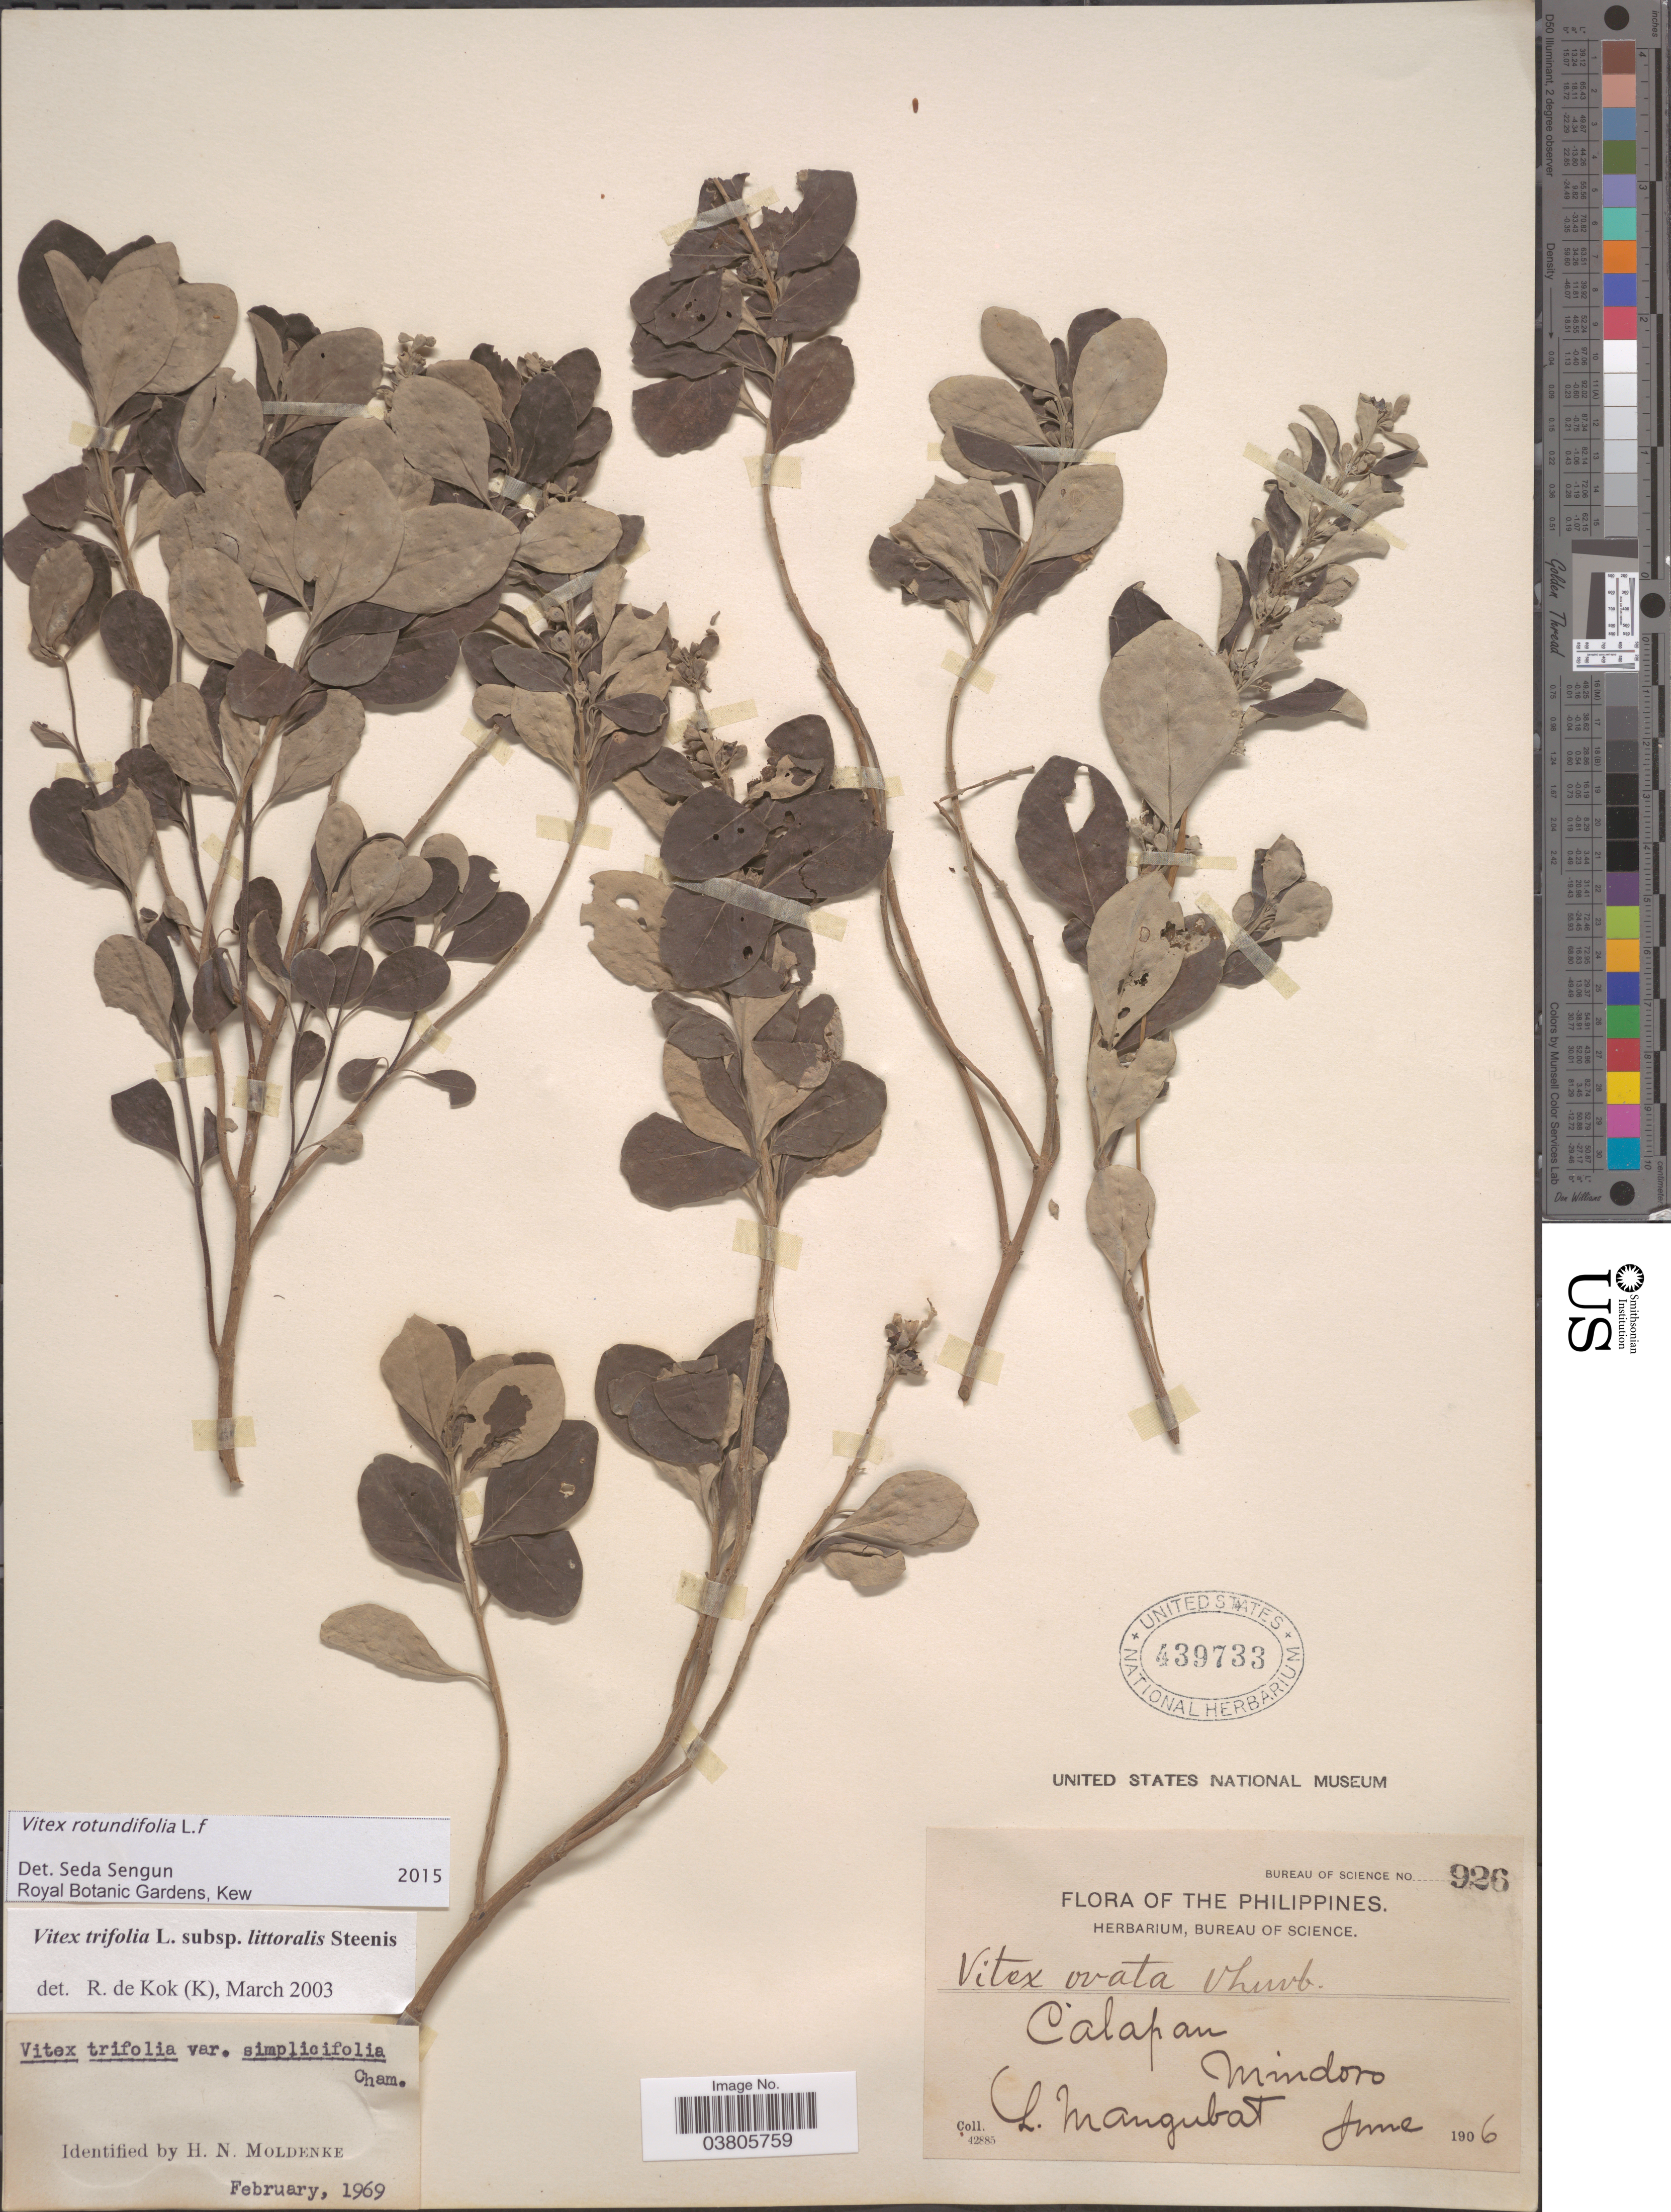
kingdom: Plantae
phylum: Tracheophyta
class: Magnoliopsida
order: Lamiales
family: Lamiaceae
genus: Vitex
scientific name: Vitex rotundifolia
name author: L. f.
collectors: L. Mangubat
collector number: Bureau of Science 926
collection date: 1906-06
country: Philippines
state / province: Mimaropa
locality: Calapan, Mindoro.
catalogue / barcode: US 439733